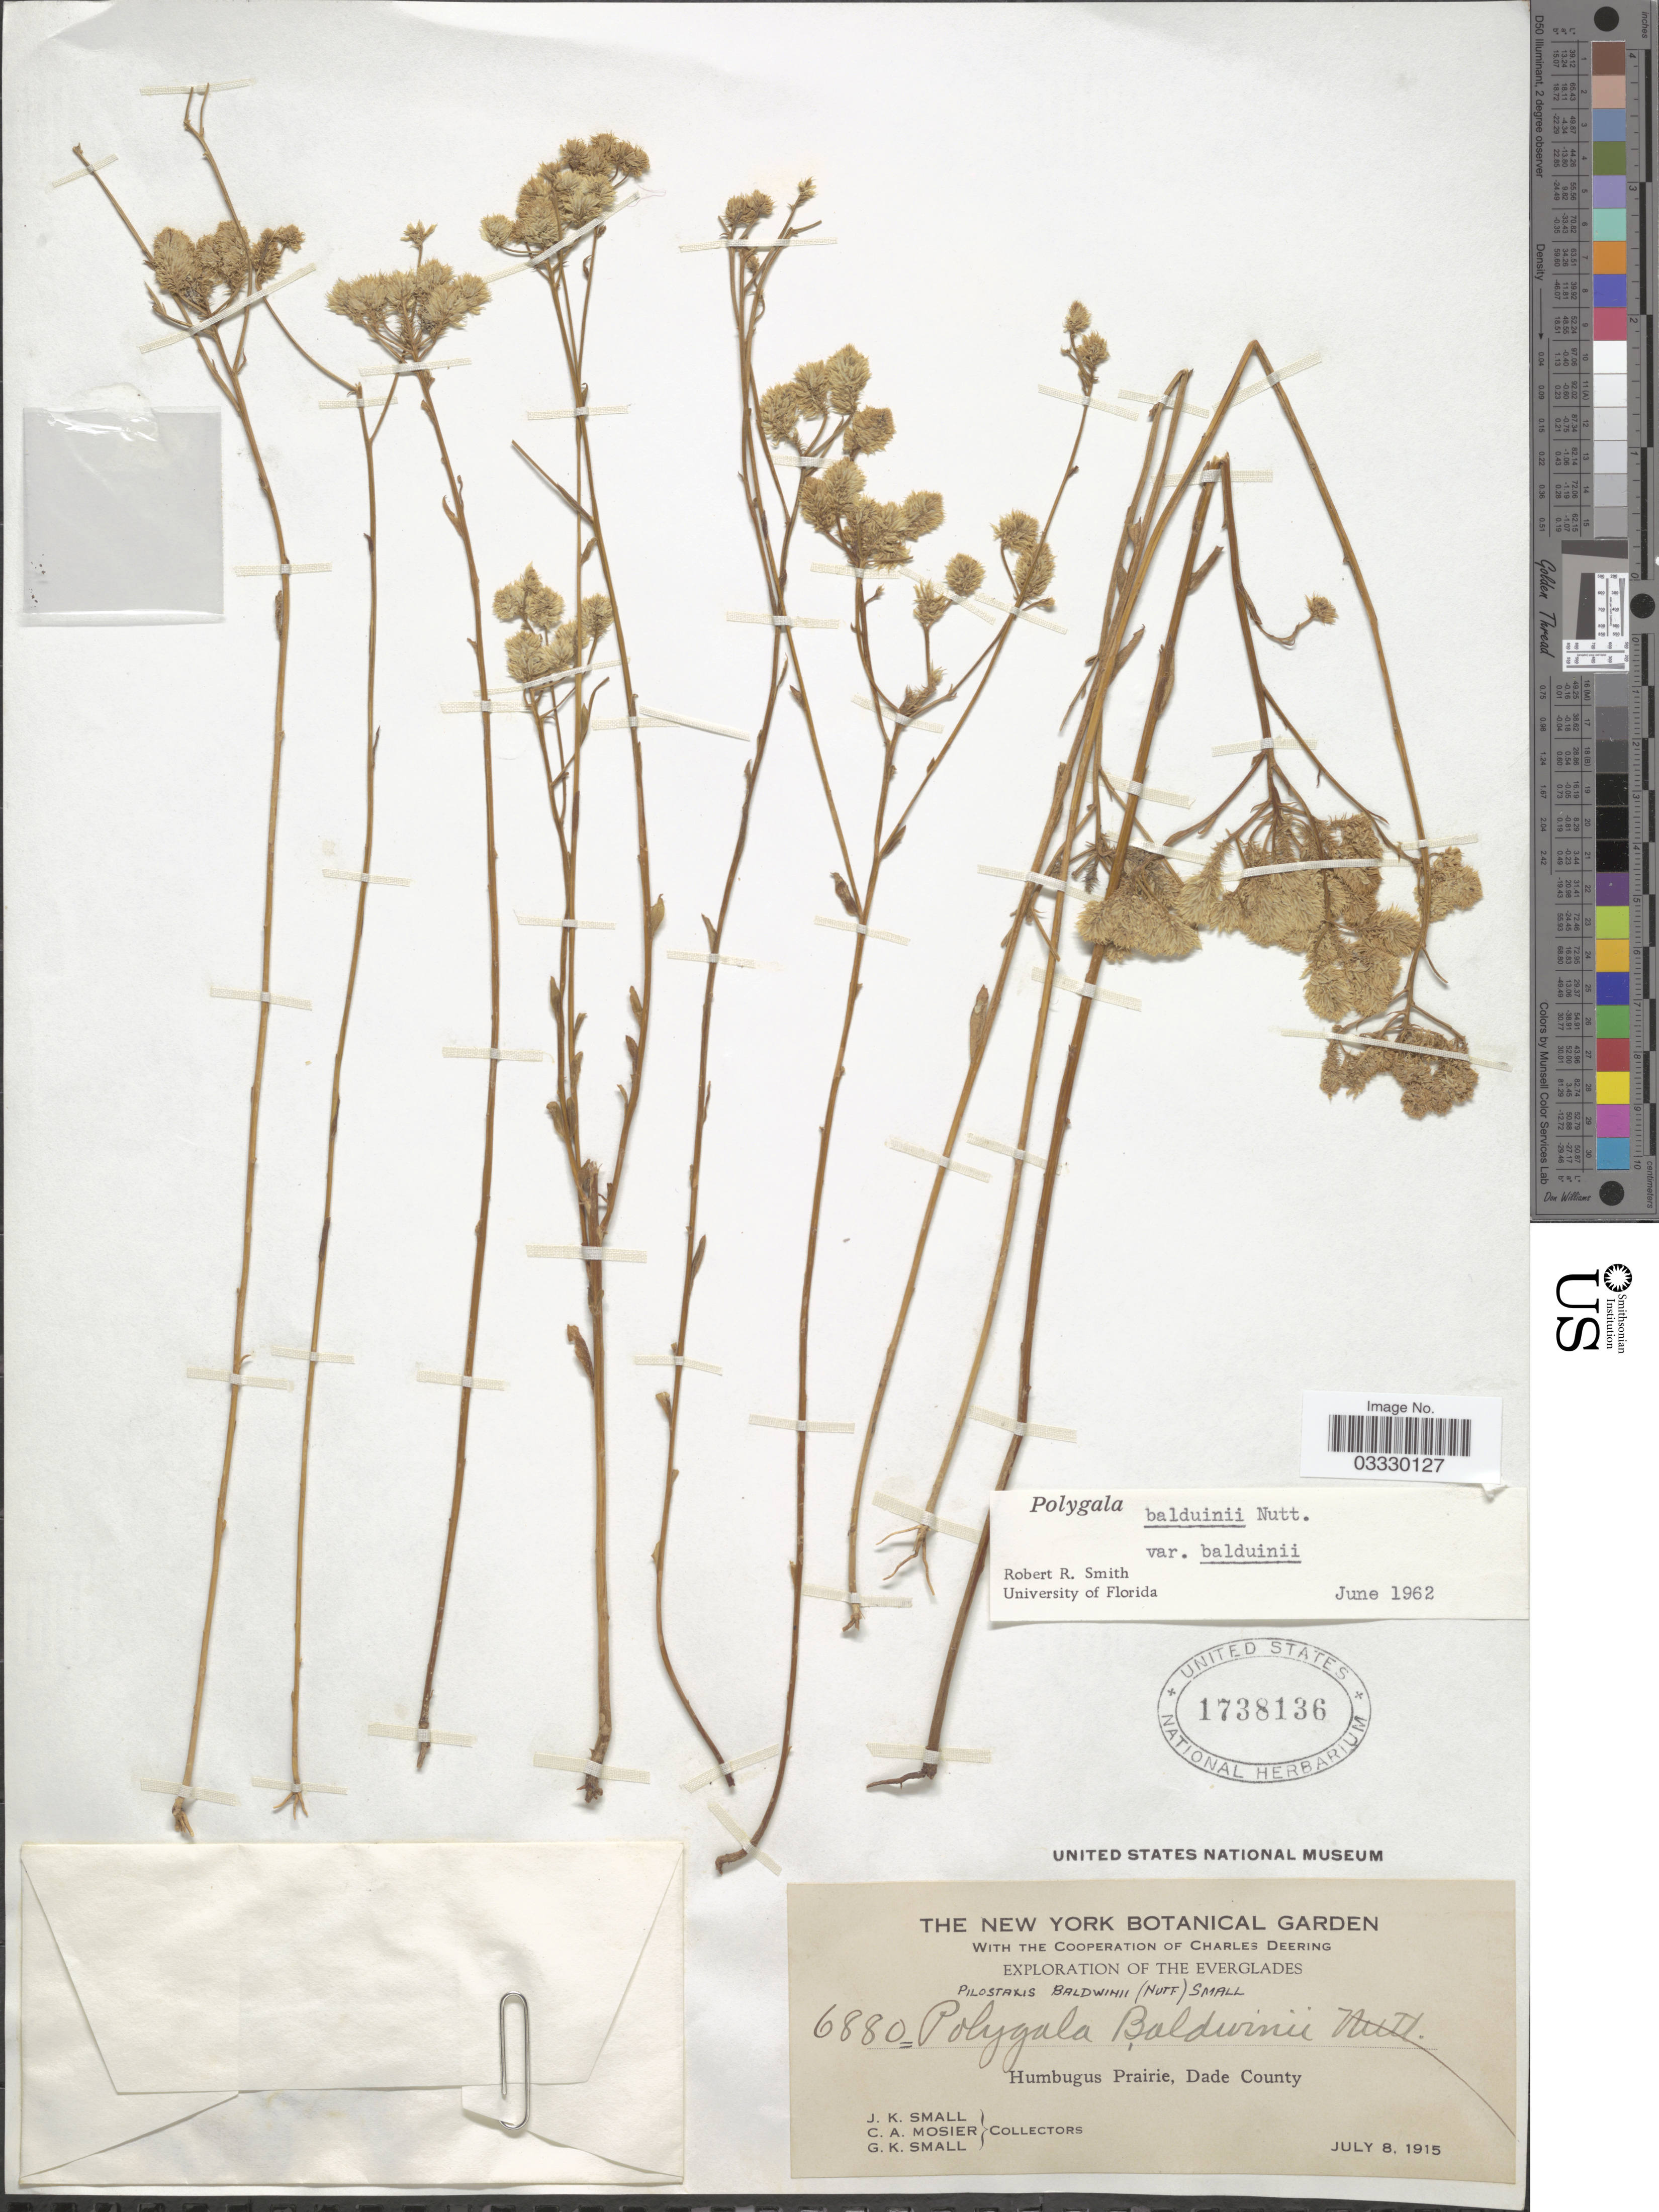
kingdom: Plantae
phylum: Tracheophyta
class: Magnoliopsida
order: Fabales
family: Polygalaceae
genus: Polygala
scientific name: Polygala balduinii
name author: Nutt.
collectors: J. K. Small, C. A. Mosier & G. K. Small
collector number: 6880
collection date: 1915-07-08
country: United States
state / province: Florida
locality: The Everglades. Humbugus Prairie, Dade County.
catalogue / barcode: US 1738136